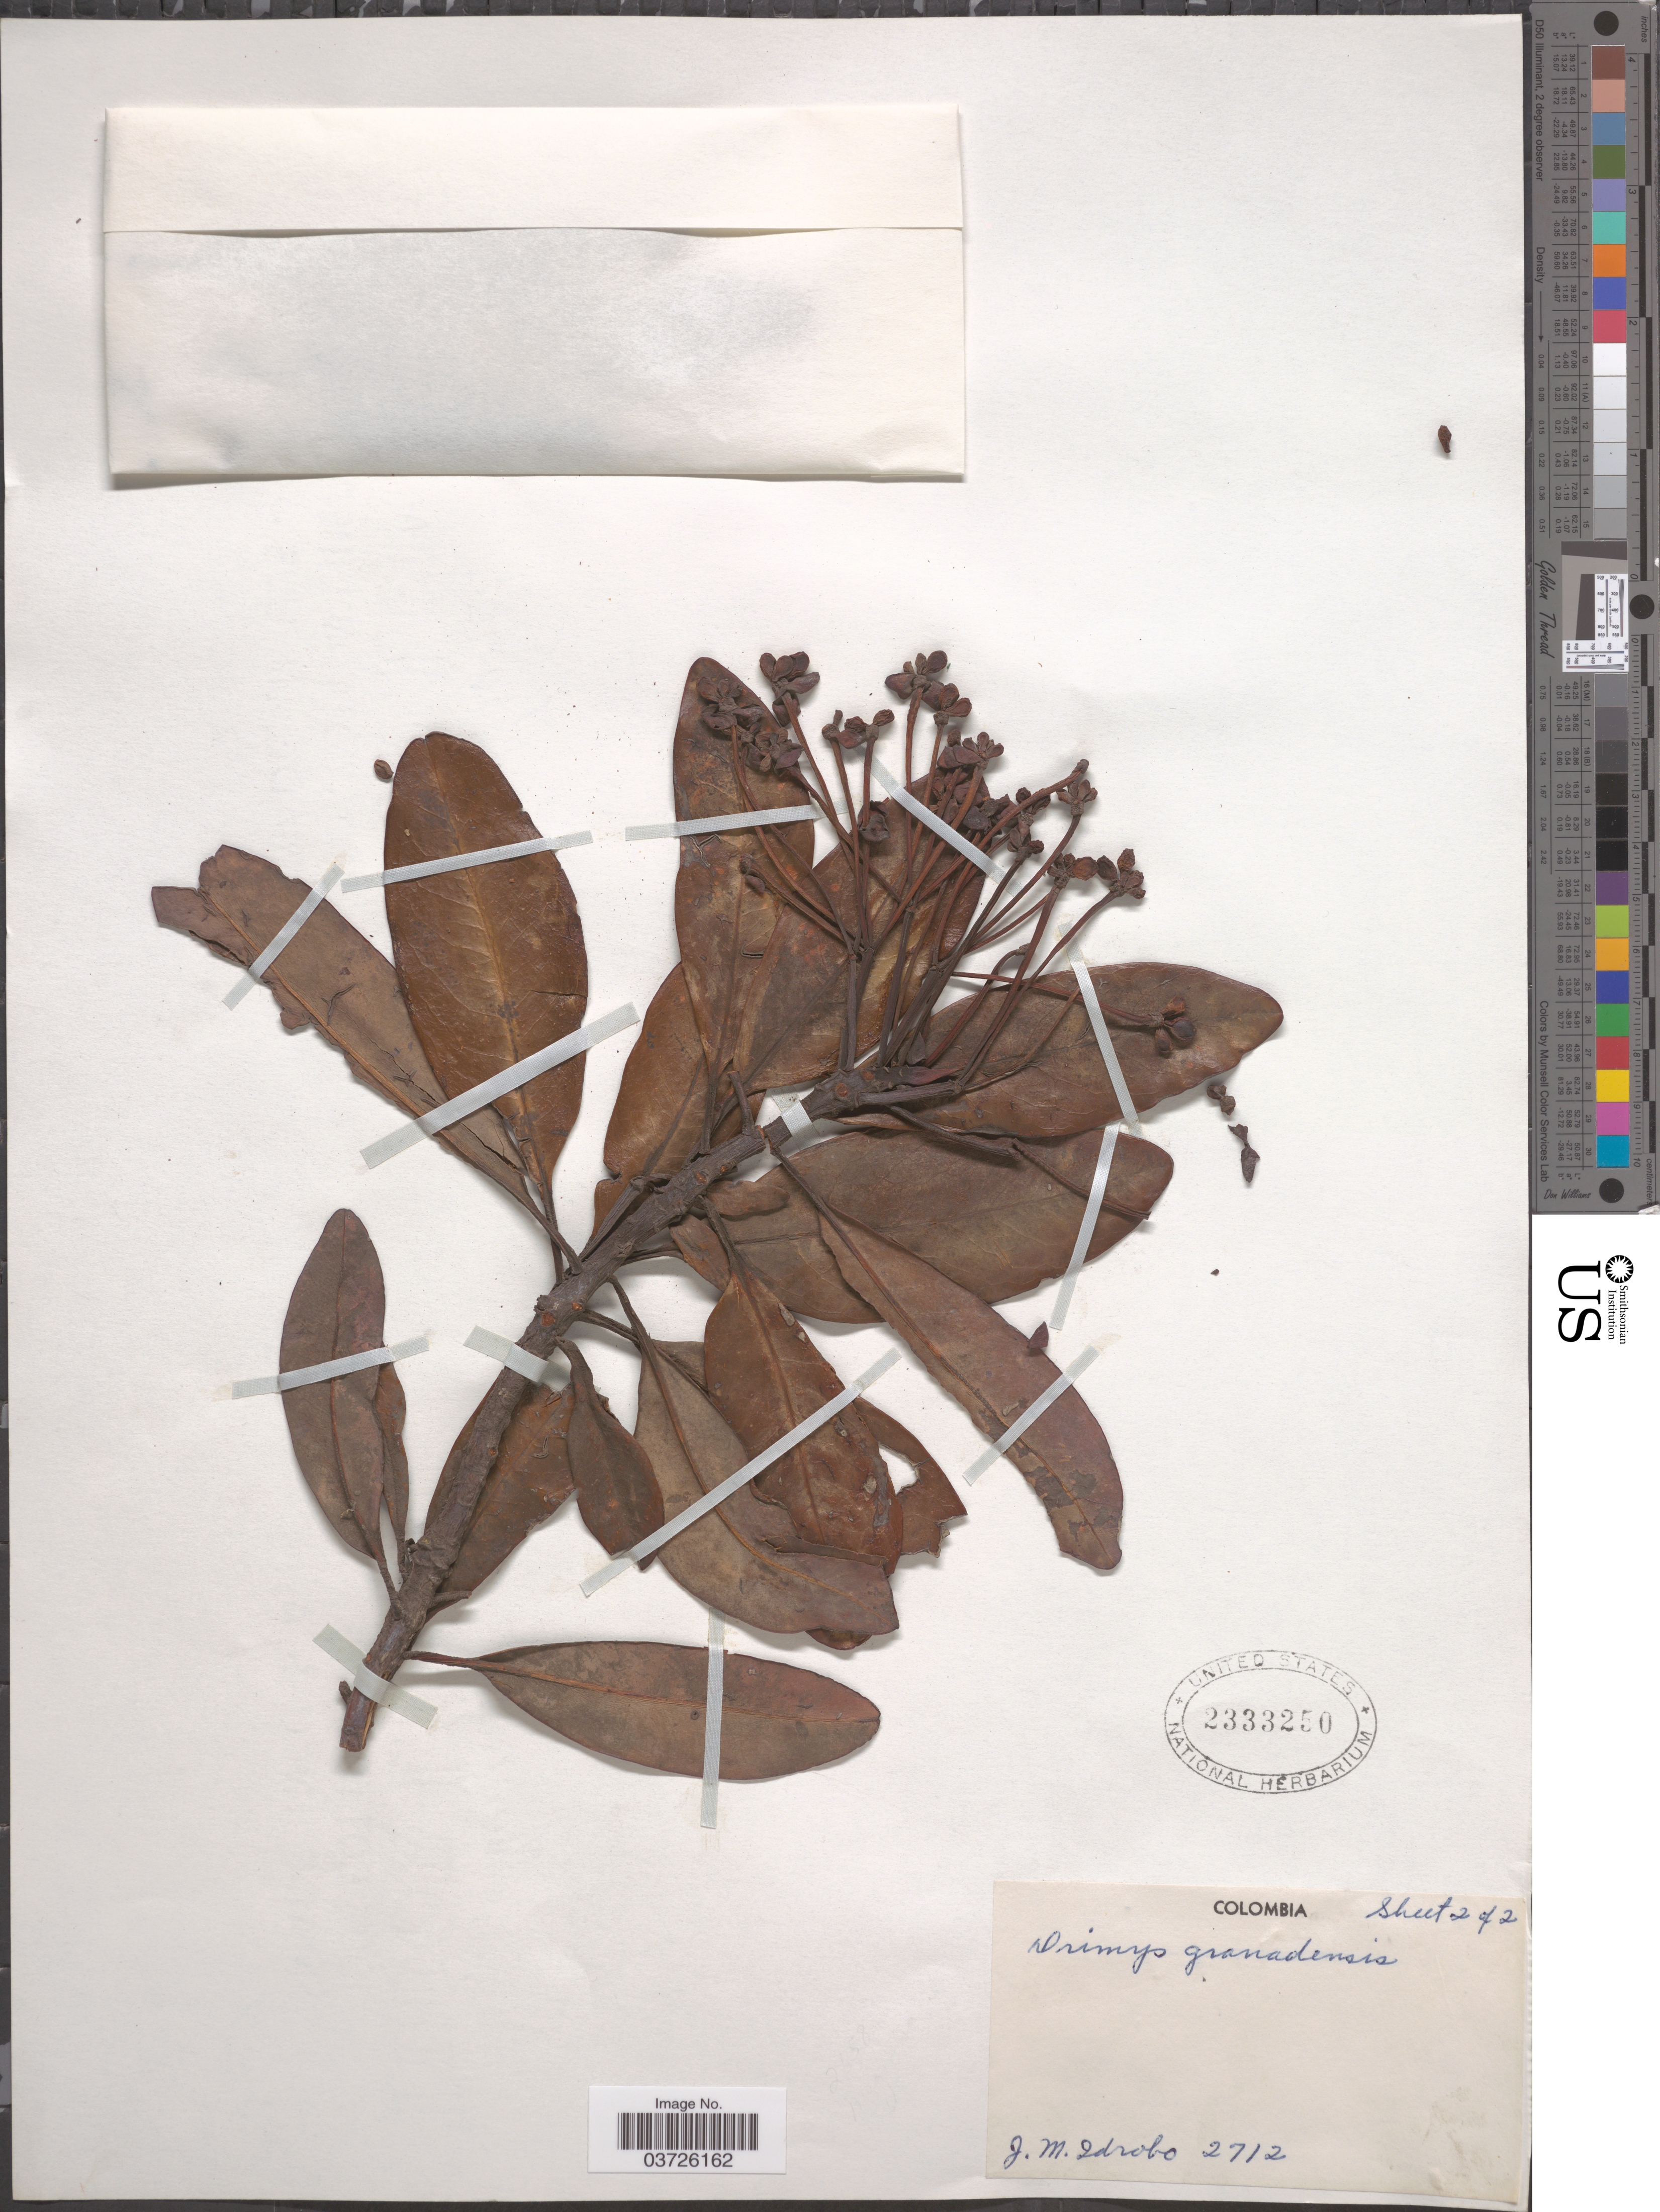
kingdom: Plantae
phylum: Tracheophyta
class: Magnoliopsida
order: Canellales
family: Winteraceae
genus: Drimys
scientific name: Drimys granadensis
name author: L. f.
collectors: J. M. Idrobo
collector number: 2712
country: Colombia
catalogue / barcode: US 2333250